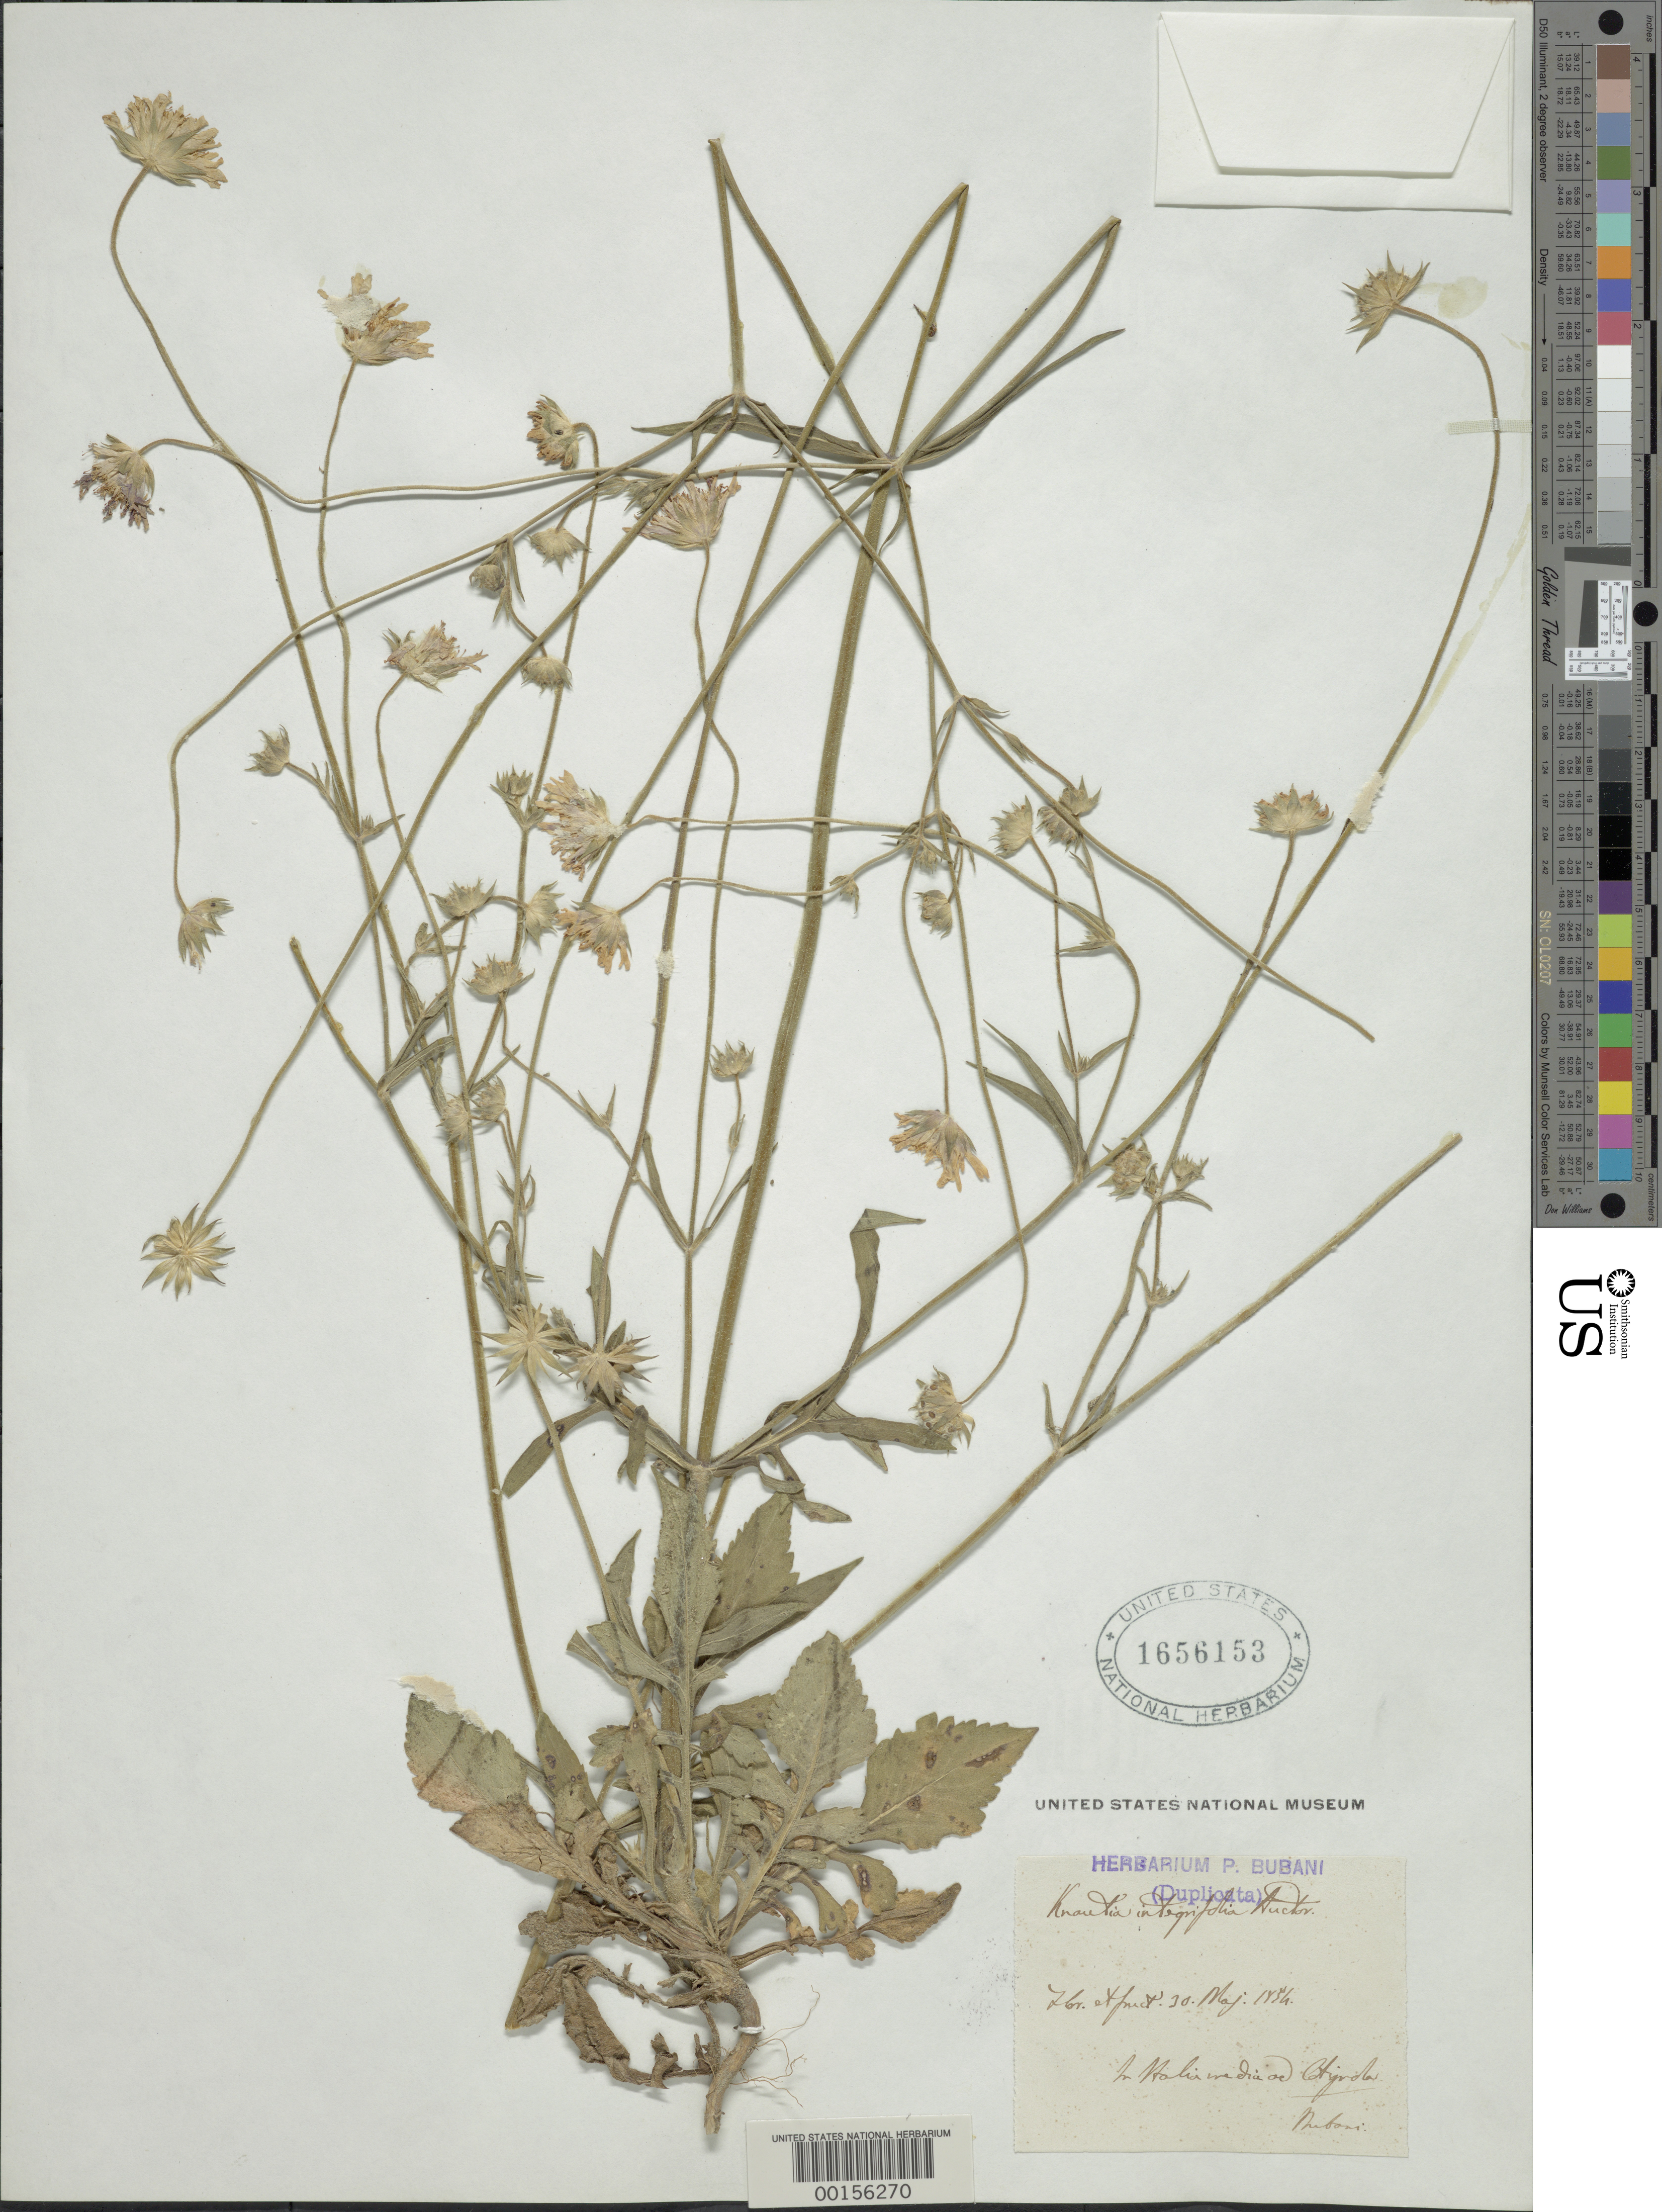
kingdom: Plantae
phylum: Tracheophyta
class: Magnoliopsida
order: Dipsacales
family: Caprifoliaceae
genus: Knautia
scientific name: Knautia integrifolia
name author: Bertero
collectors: P. Bubani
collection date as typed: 30 May 1856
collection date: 1856-05-30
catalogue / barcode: US 1656153